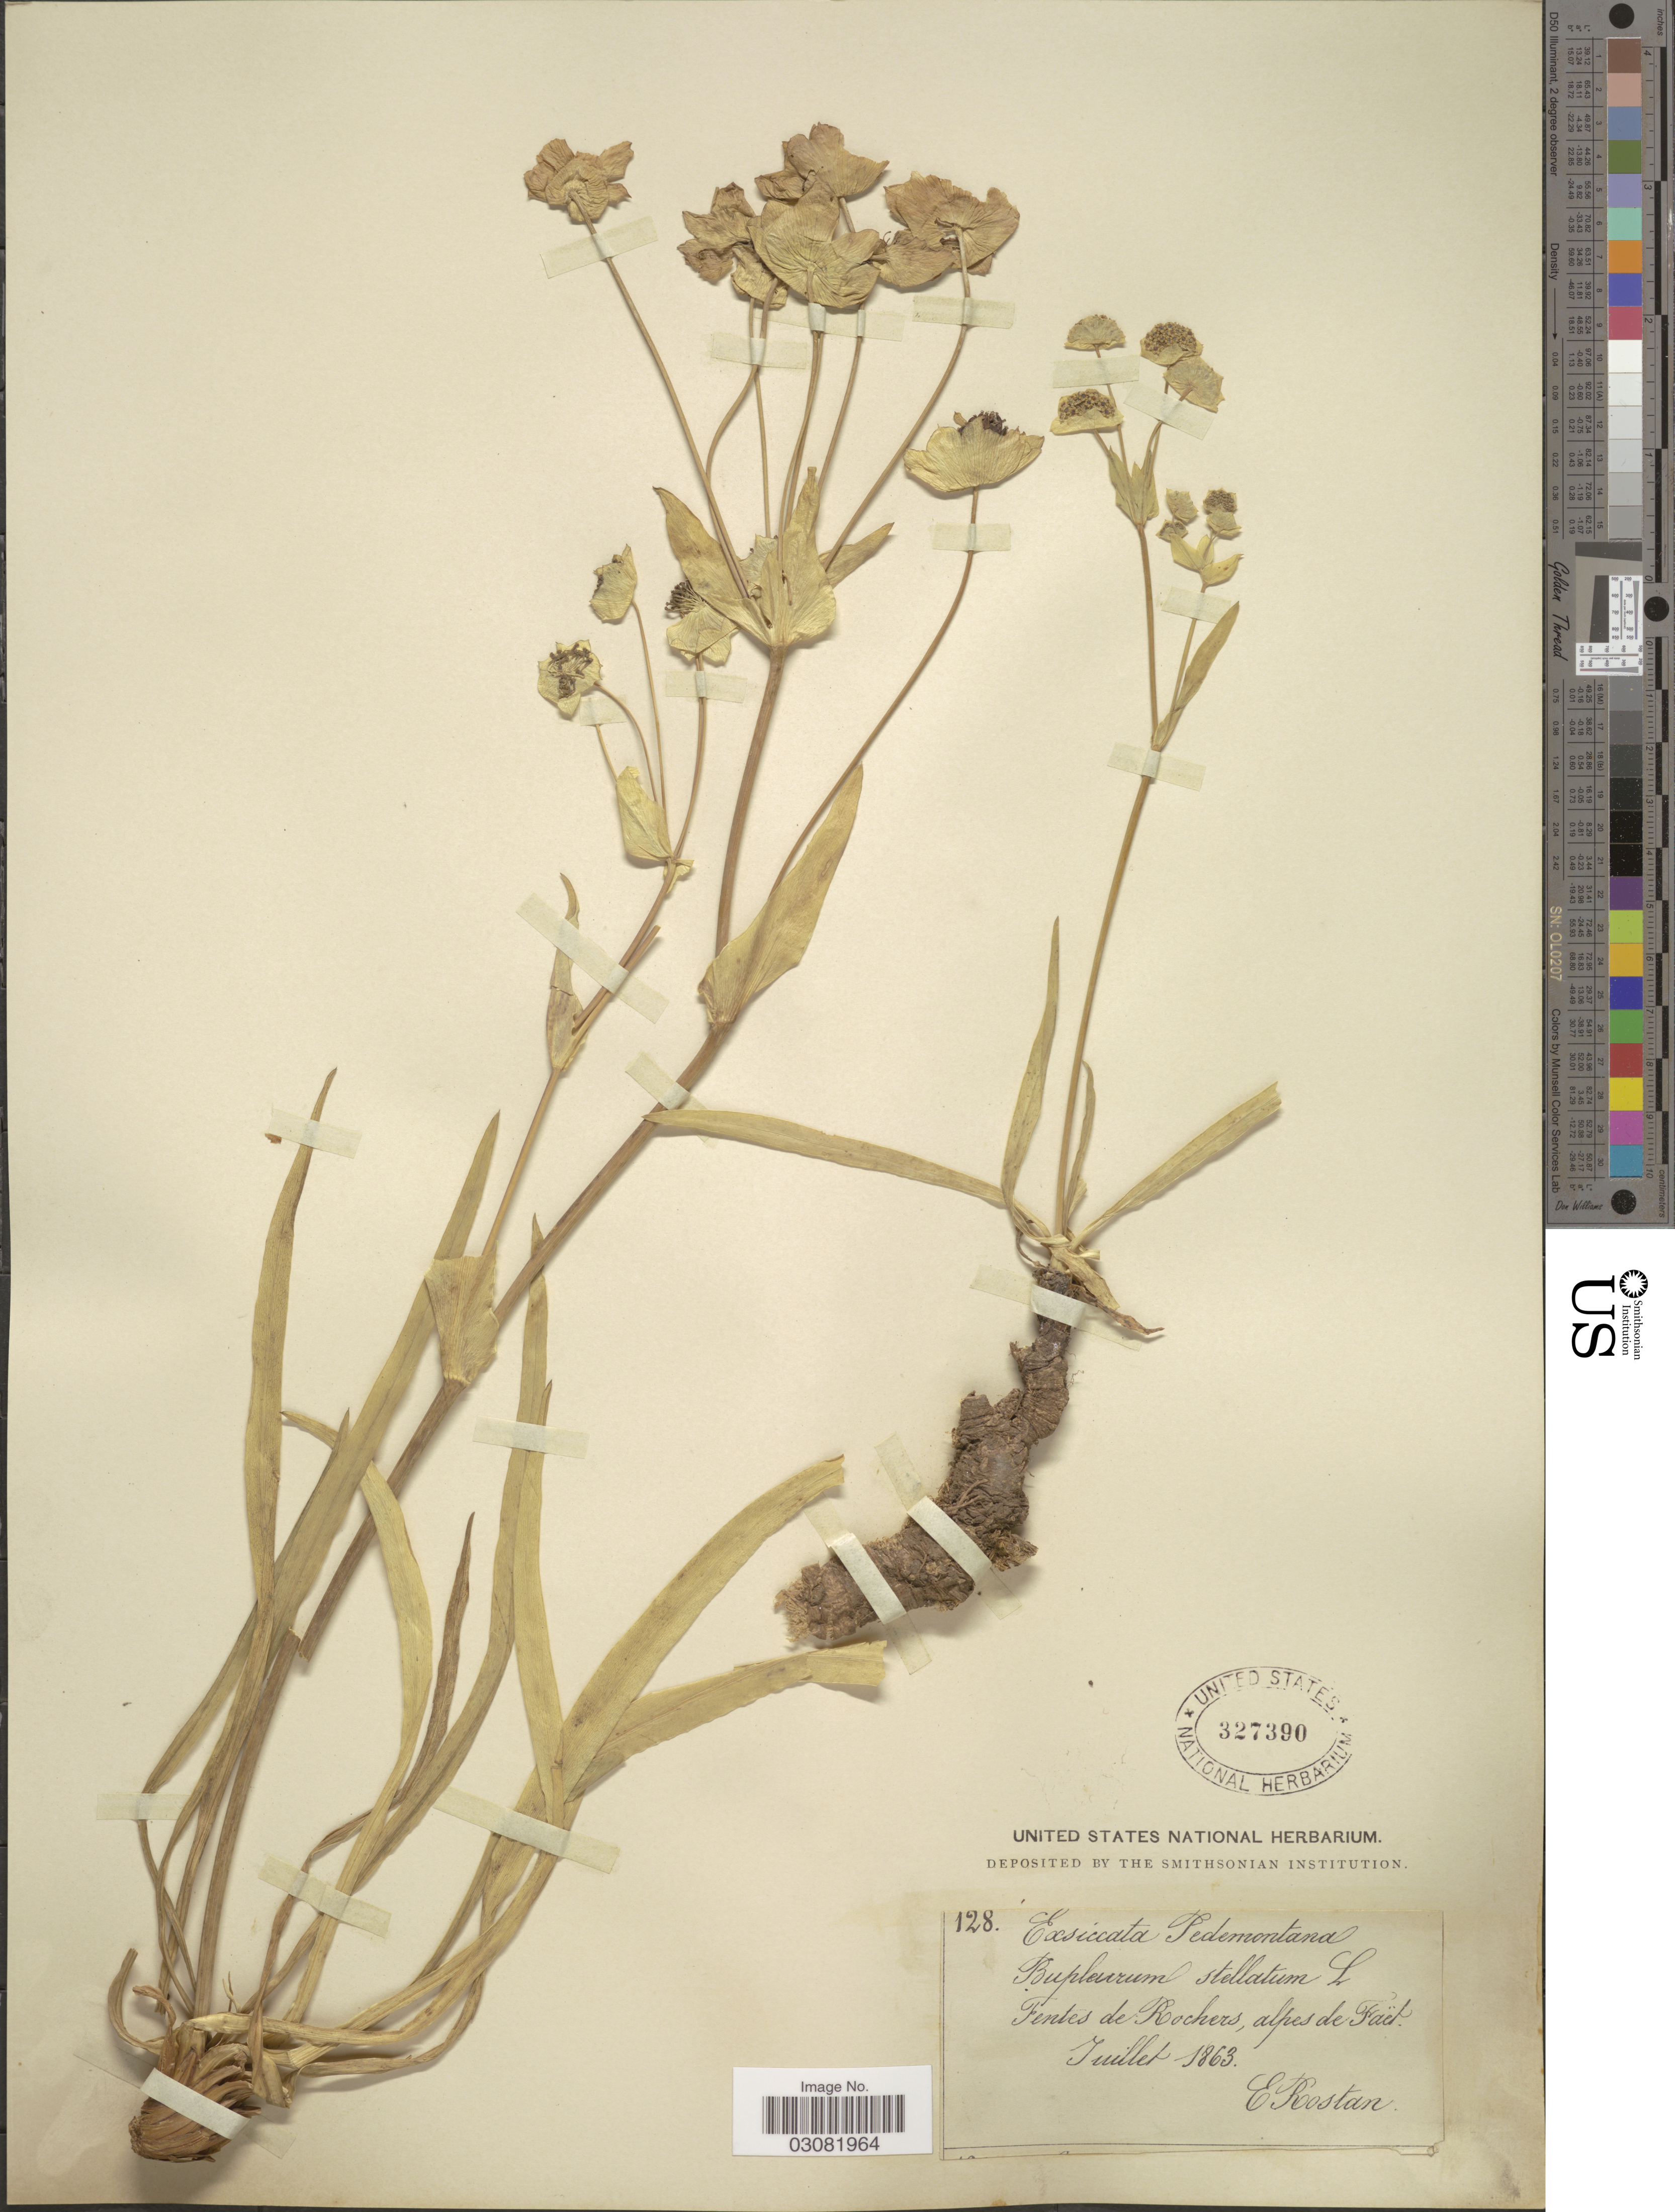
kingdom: Plantae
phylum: Tracheophyta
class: Magnoliopsida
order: Apiales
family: Apiaceae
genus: Bupleurum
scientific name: Bupleurum stellatum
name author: L.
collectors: E. Rostan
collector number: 128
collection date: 1863-07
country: Italy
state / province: Piedmont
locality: Pedemontana. Fentes de Rochers, alpes de Faët.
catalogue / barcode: US 327390